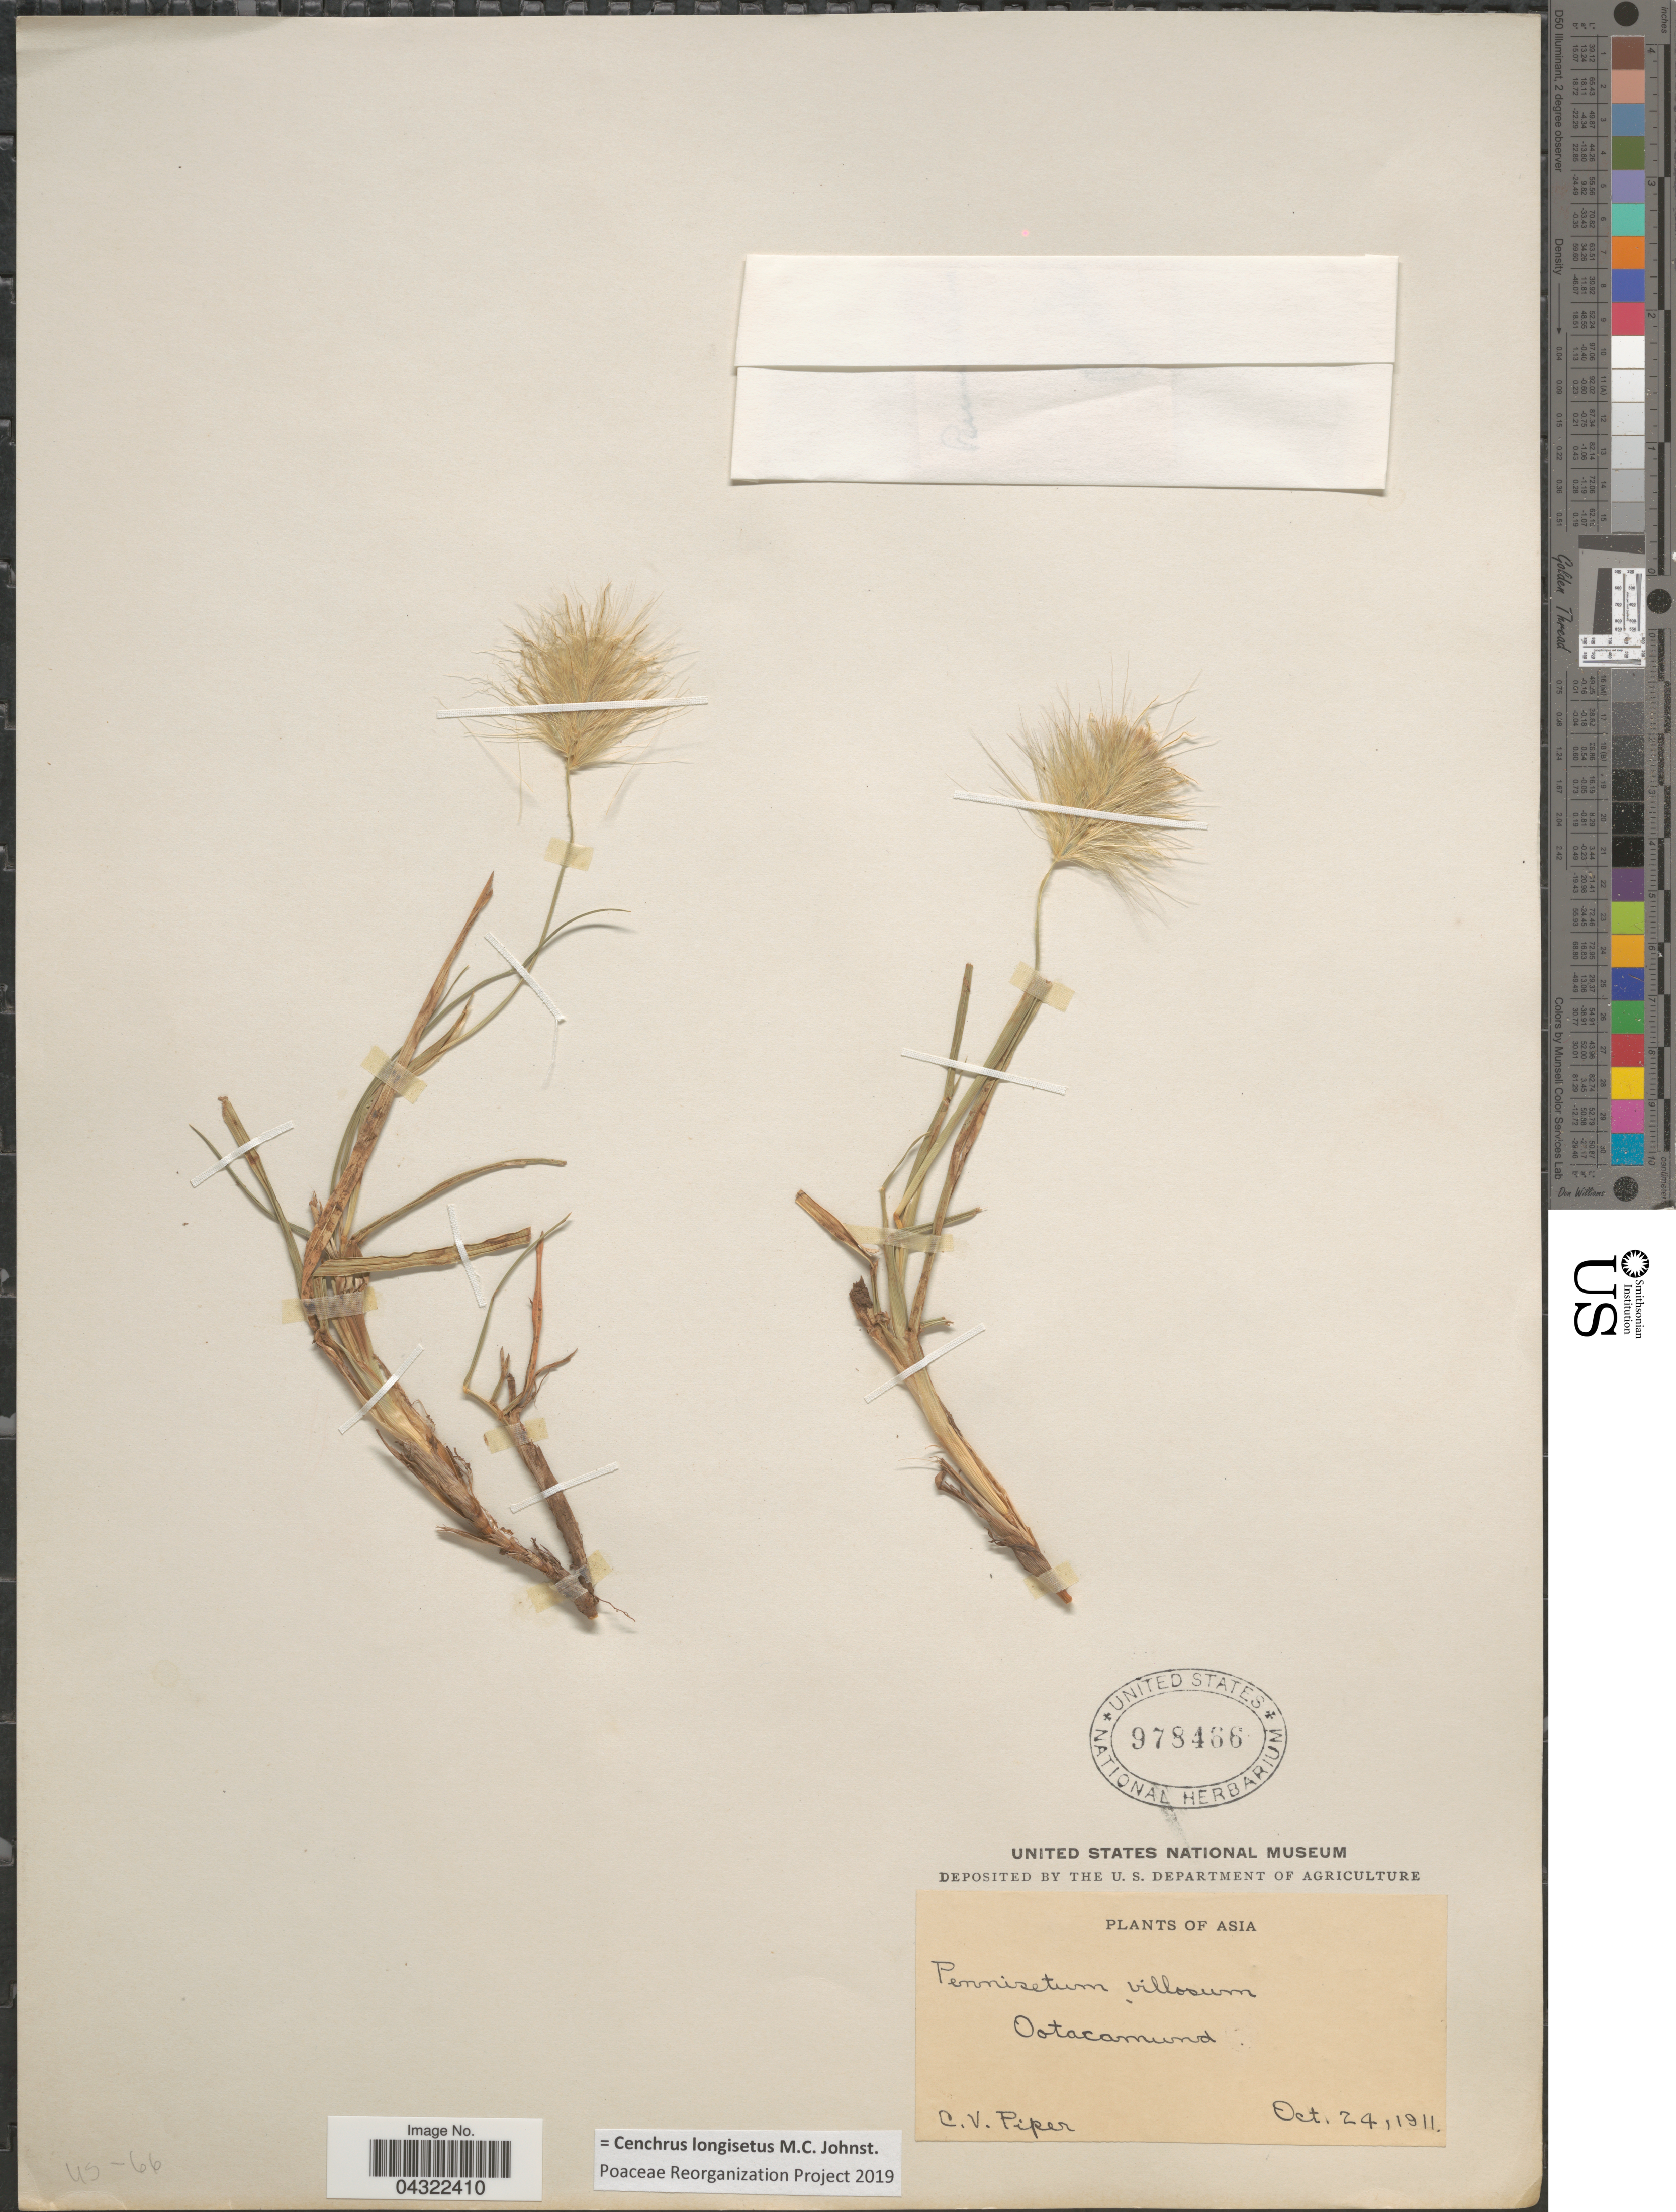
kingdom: Plantae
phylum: Tracheophyta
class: Liliopsida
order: Poales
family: Poaceae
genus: Cenchrus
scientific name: Cenchrus longisetus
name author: M.C. Johnst.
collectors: C. V. Piper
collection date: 1911-10-24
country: India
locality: Ootacamund.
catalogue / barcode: US 978466